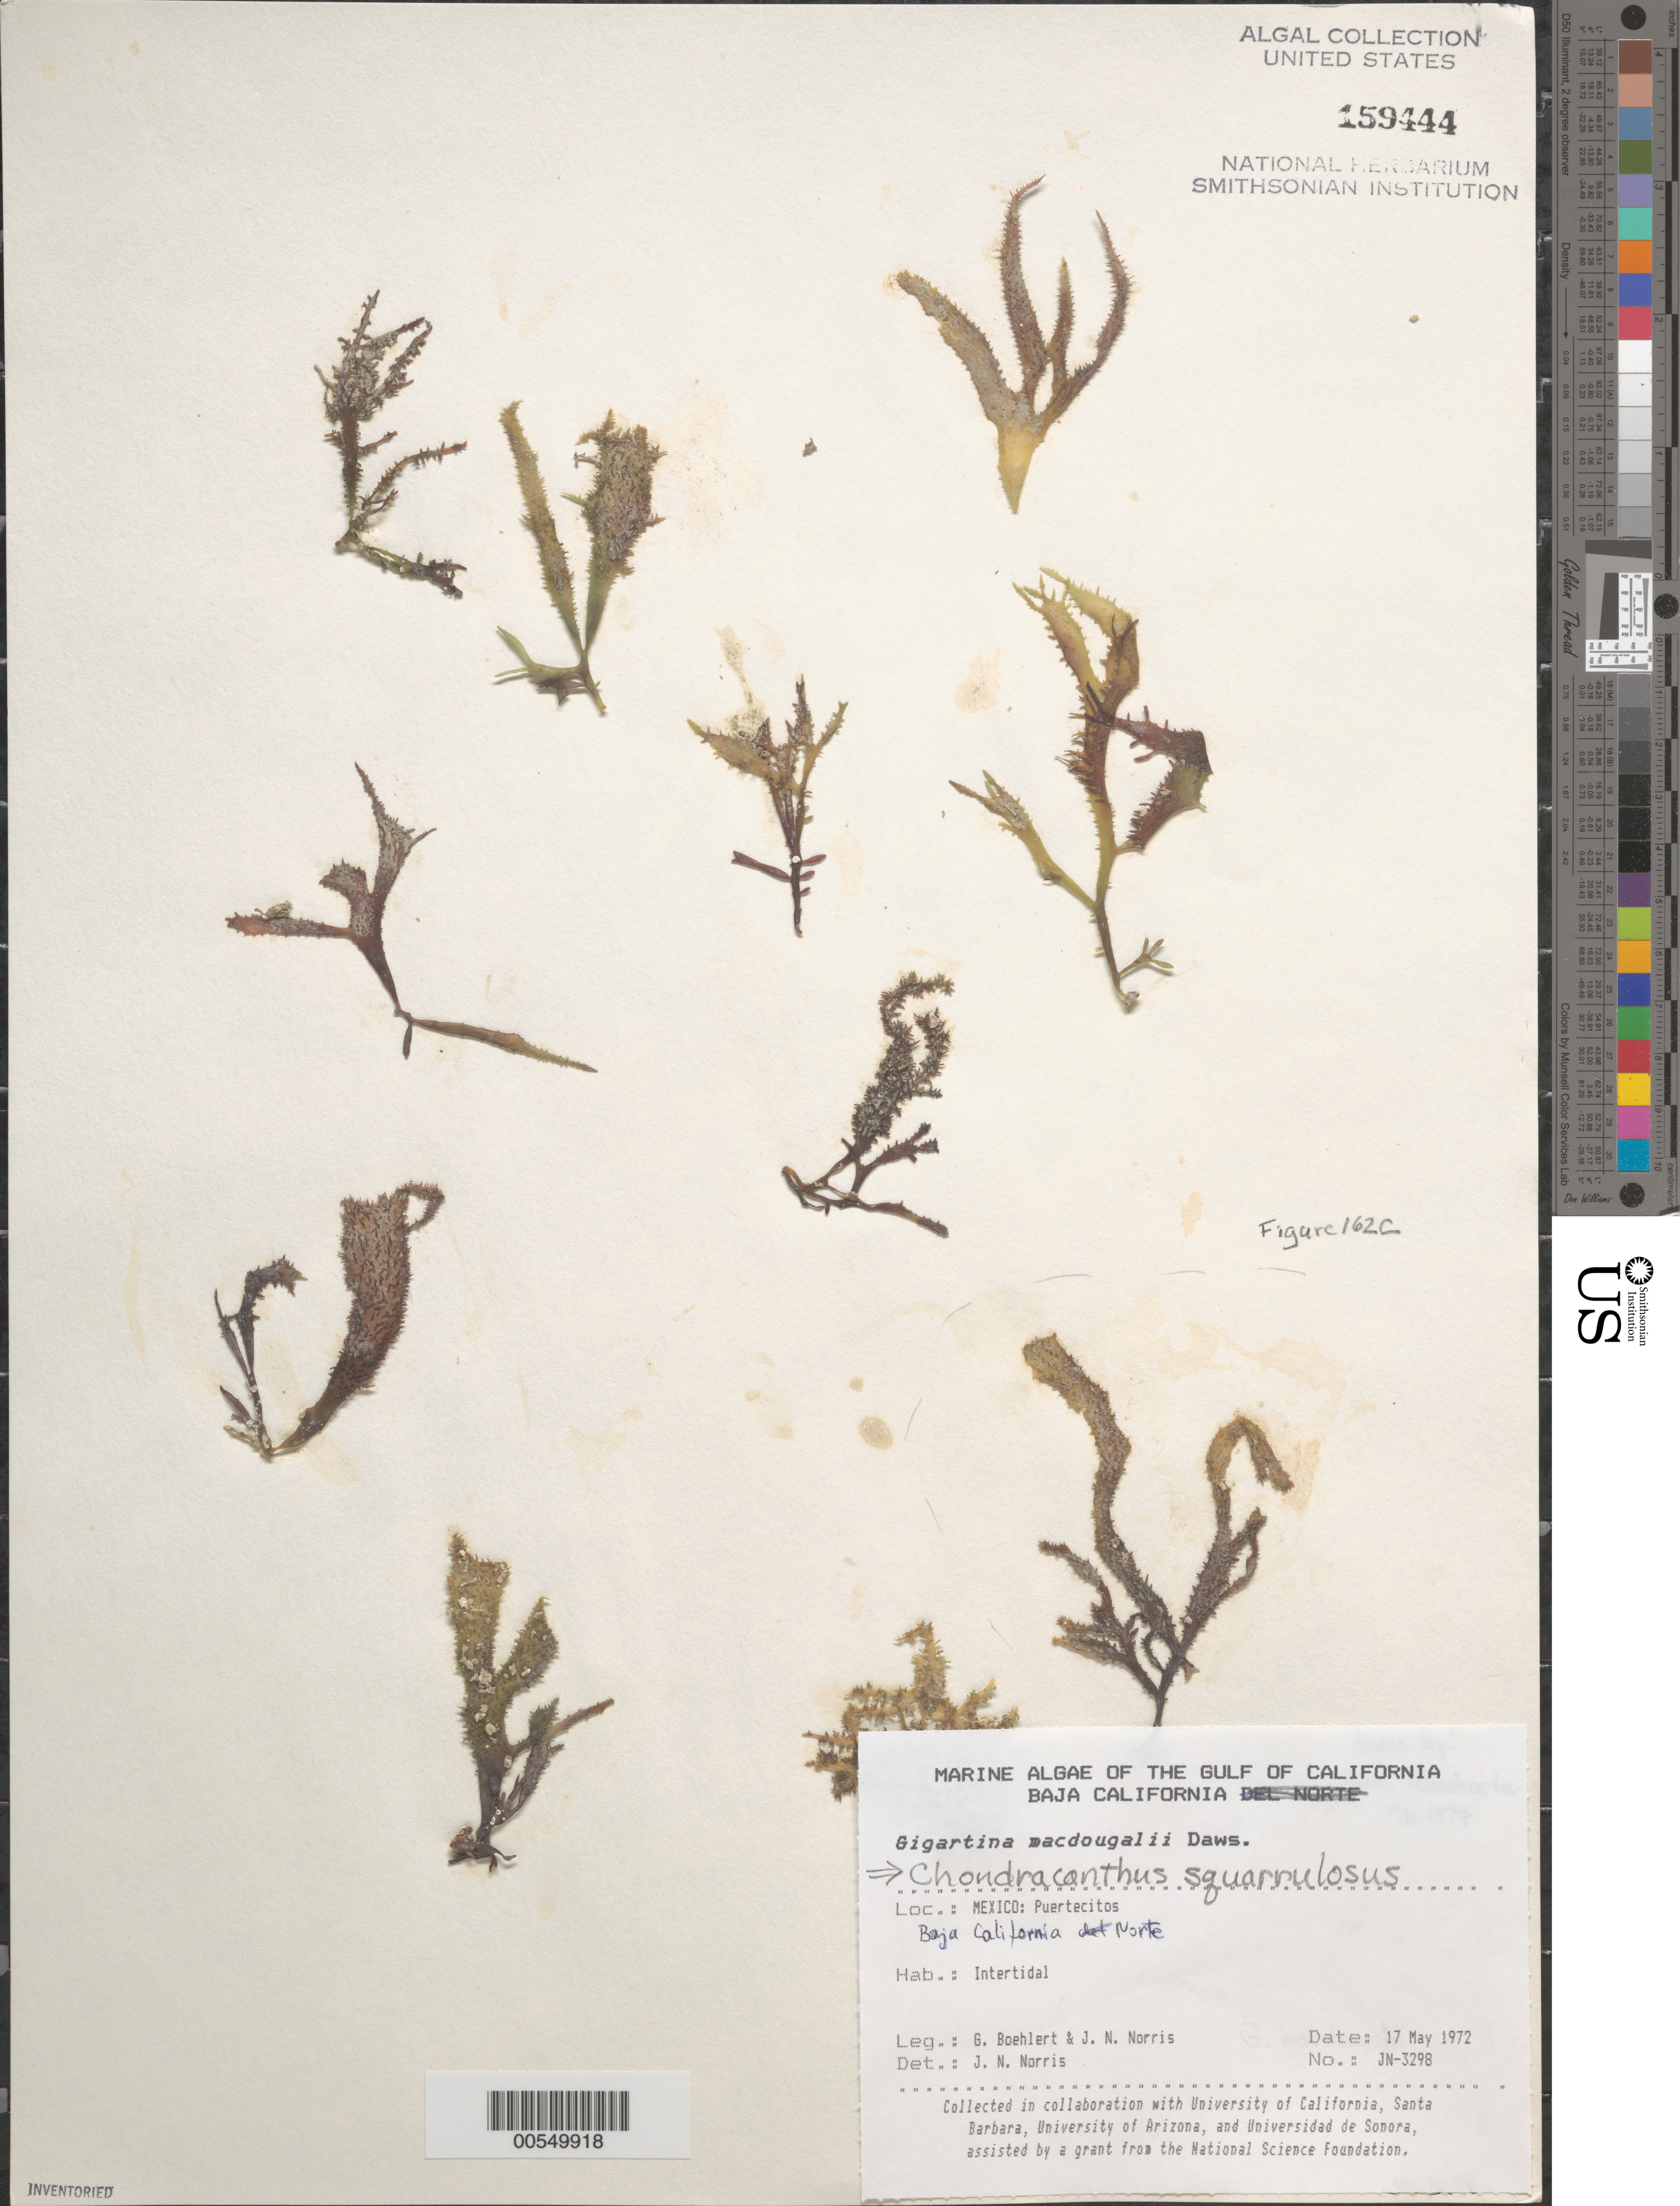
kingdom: Plantae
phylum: Rhodophyta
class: Florideophyceae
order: Gigartinales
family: Gigartinaceae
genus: Chondracanthus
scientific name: Chondracanthus squarrulosus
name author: (Setch. & N.L. Gardner) J.R. Hughey et al.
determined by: Norris, James N.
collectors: J. N. Norris & G. Boehlert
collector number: JN-3298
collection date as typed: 17 May 1972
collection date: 1972-05-17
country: Mexico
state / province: Baja California Norte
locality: Puertecitos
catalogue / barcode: US 159444